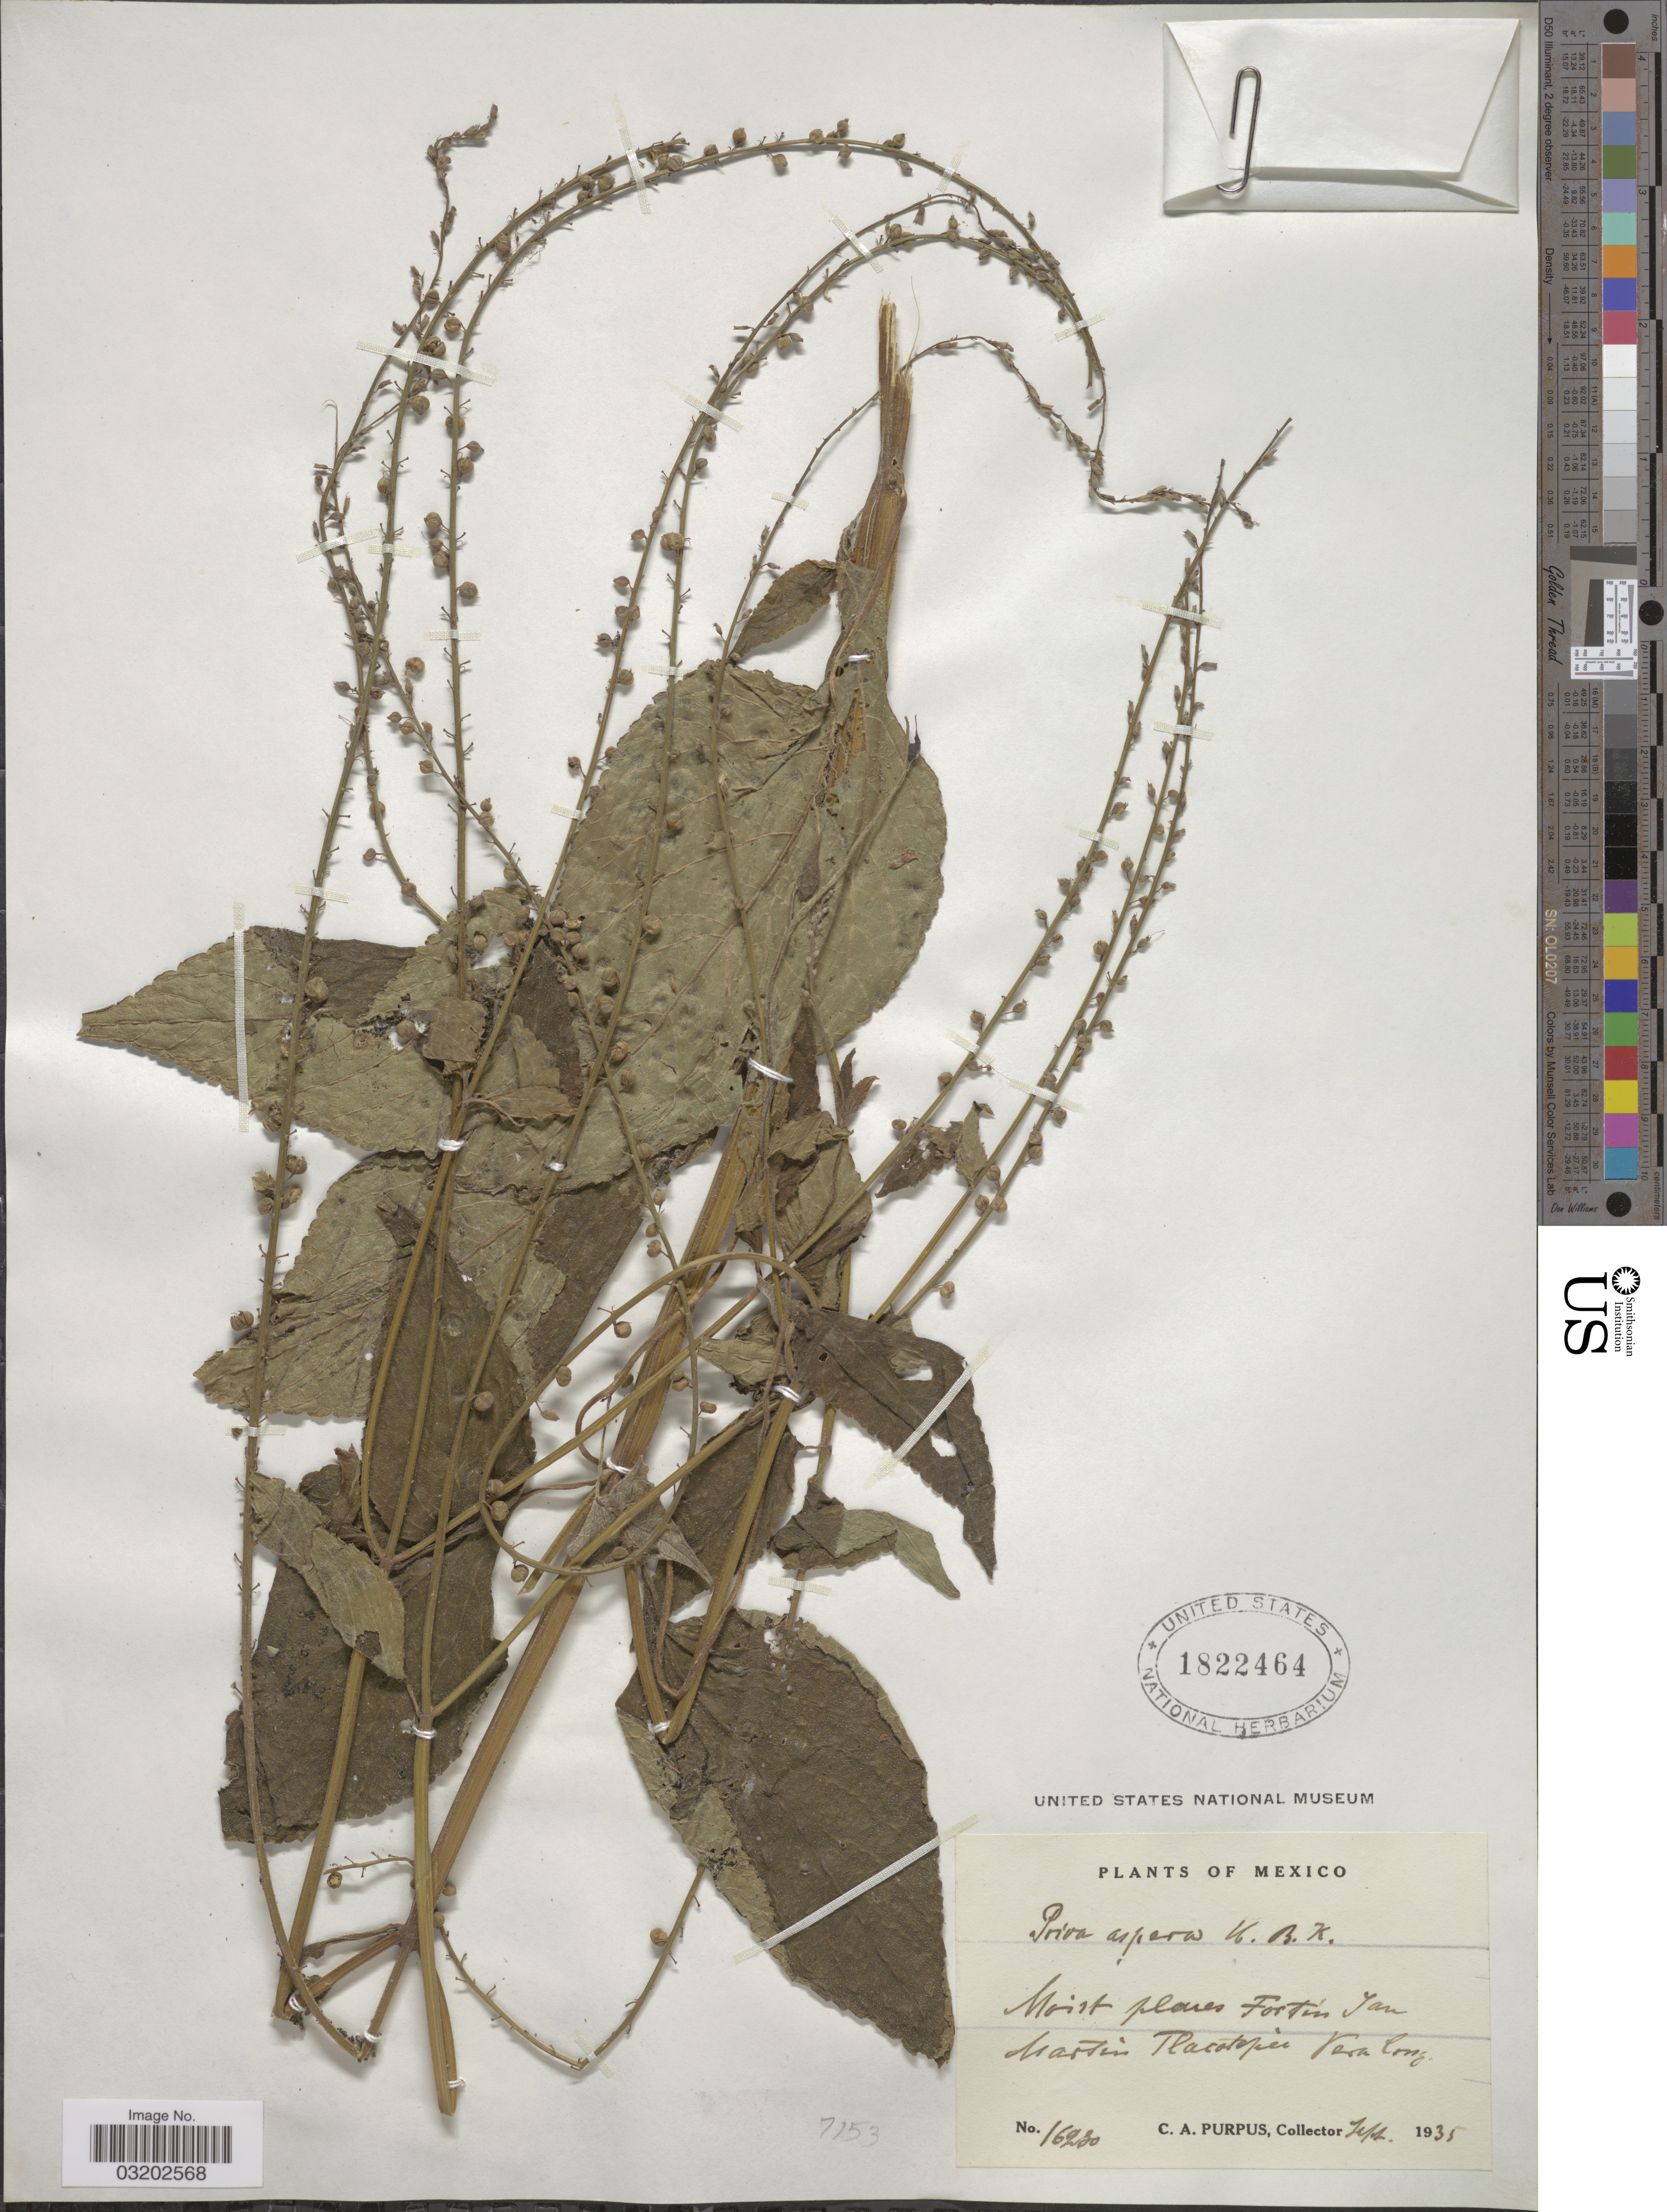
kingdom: Plantae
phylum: Tracheophyta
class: Magnoliopsida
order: Lamiales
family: Verbenaceae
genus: Priva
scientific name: Priva aspera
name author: Kunth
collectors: C. A. Purpus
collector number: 16230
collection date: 1935-09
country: Mexico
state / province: Veracruz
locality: Moist places Fortin San Martin, Tlacotepec, Vera Cruz.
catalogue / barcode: US 1822464